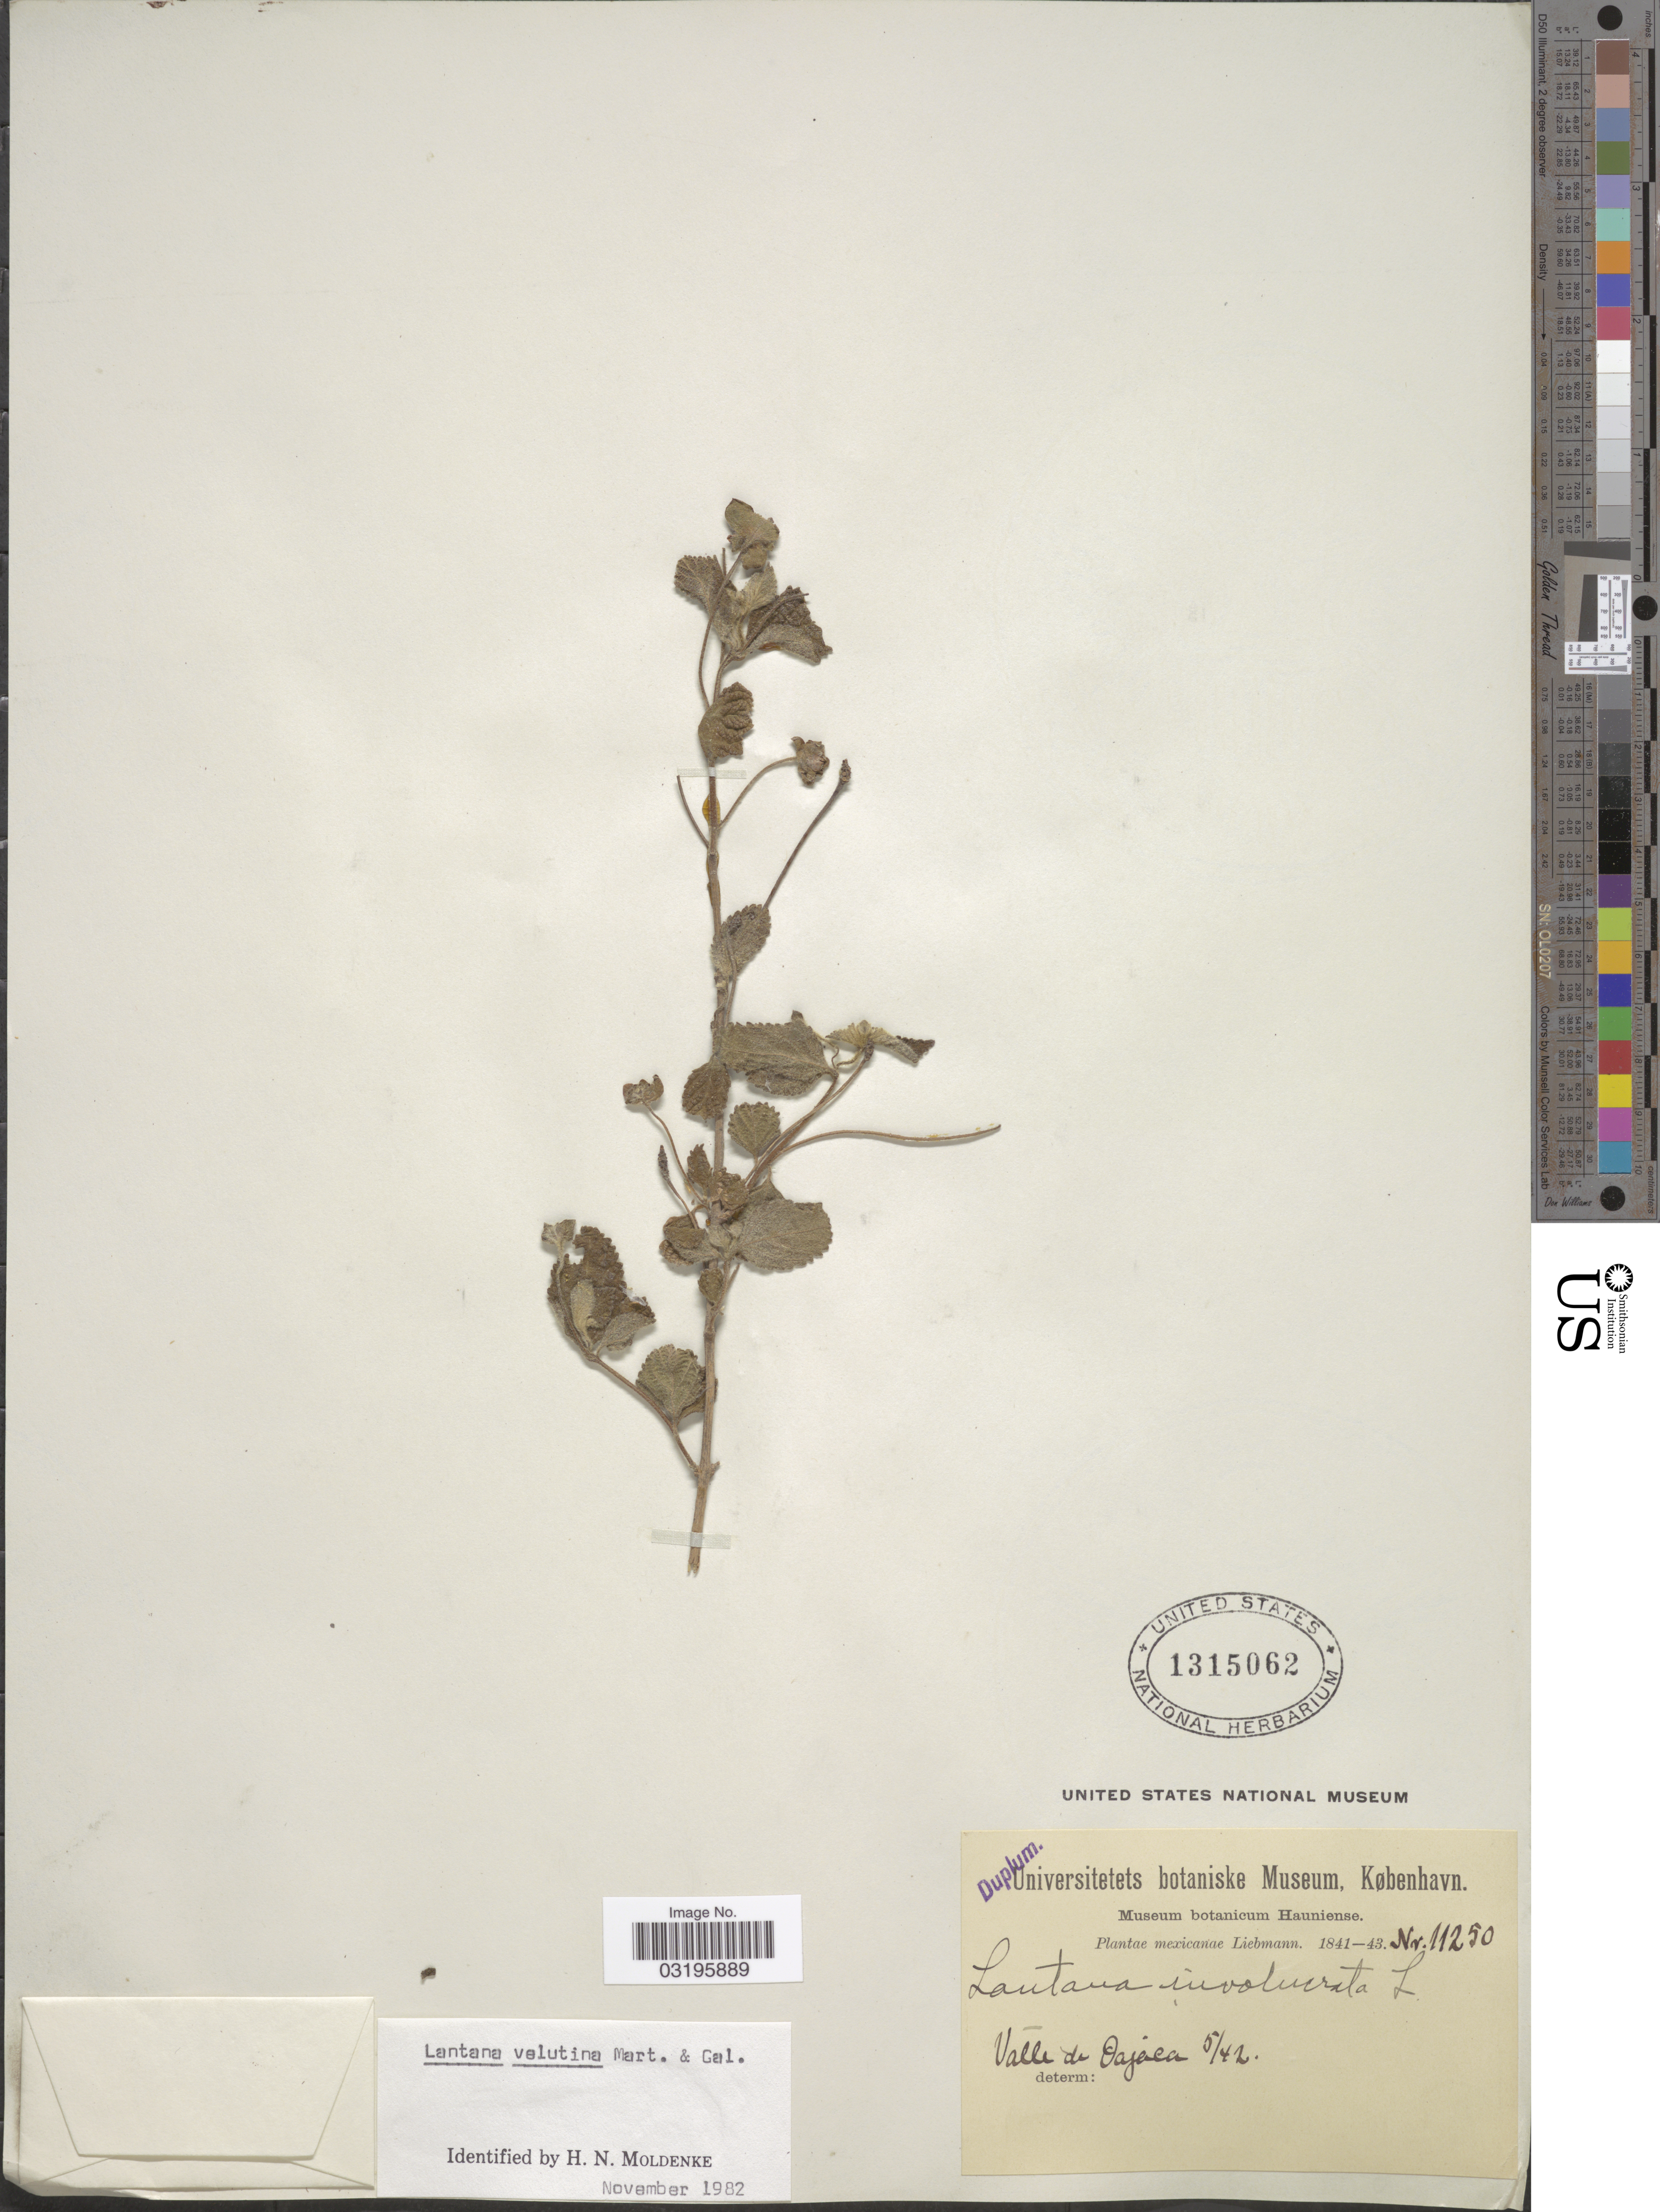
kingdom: Plantae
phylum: Tracheophyta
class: Magnoliopsida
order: Lamiales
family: Verbenaceae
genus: Lantana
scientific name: Lantana velutina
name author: M. Martens & Galeotti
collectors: Liebmann, --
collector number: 11250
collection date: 1842-05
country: Mexico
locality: Válle de Oajaca.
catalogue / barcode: US 1315062